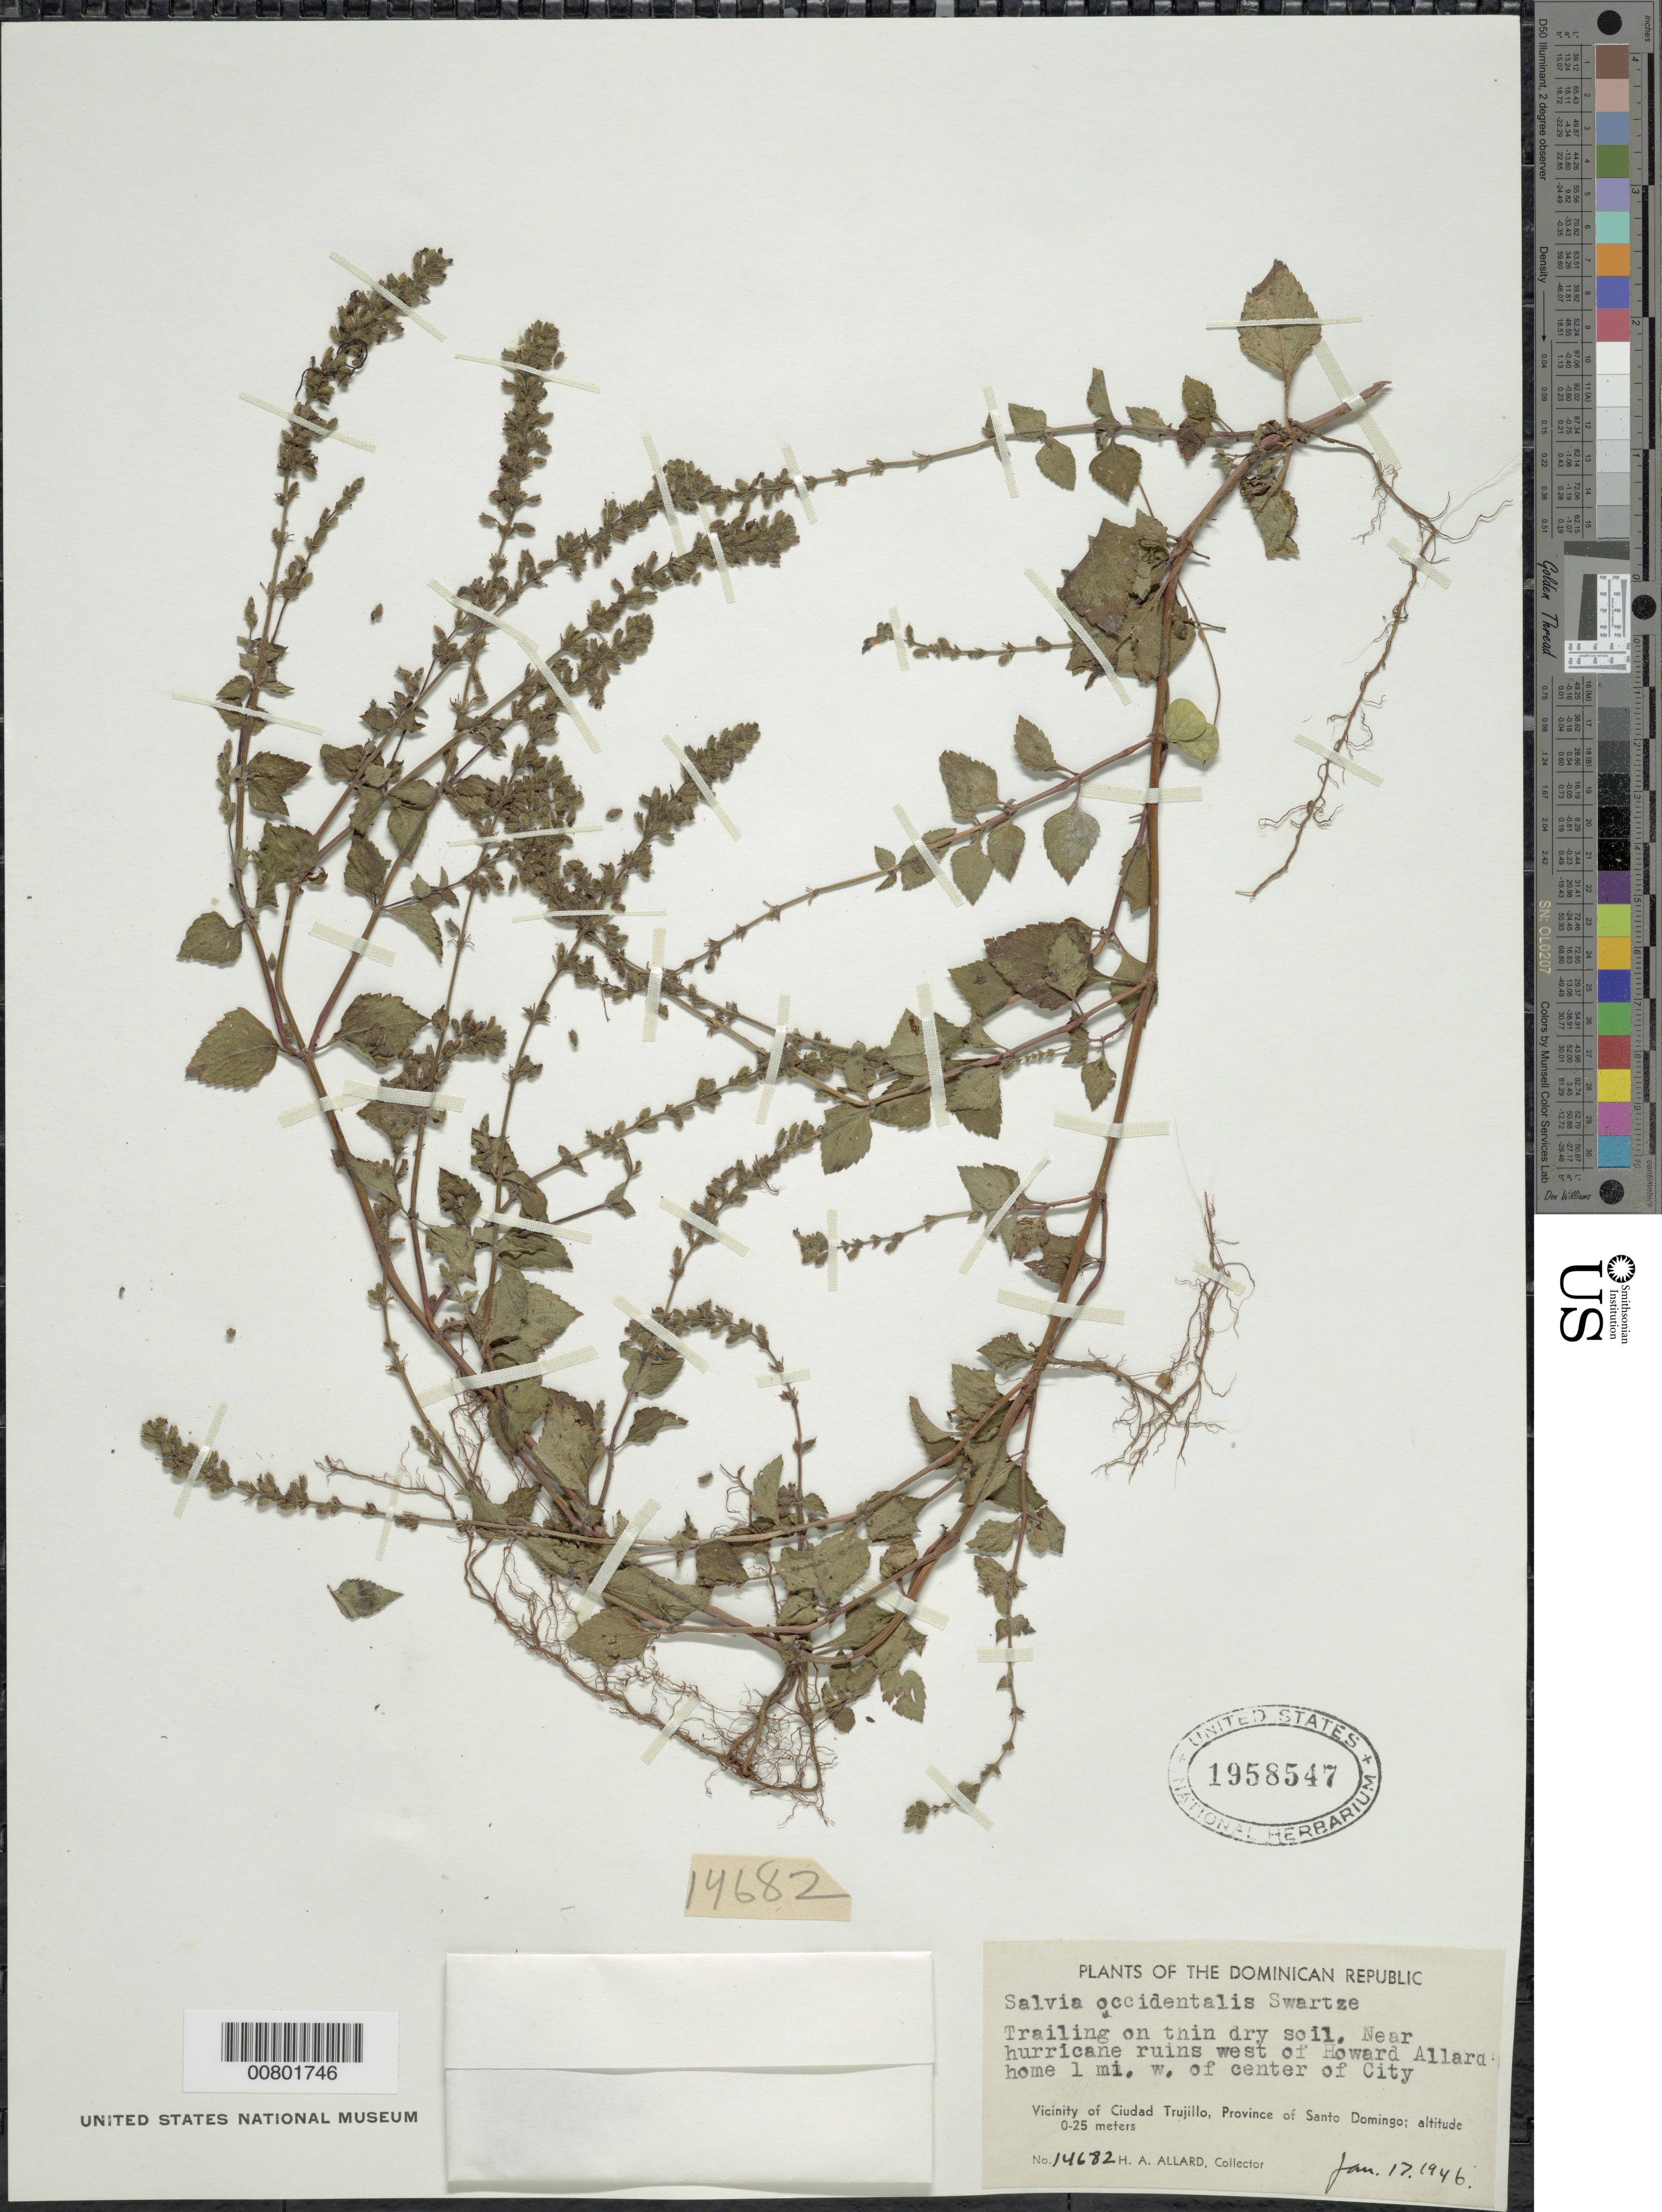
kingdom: Plantae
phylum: Tracheophyta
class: Magnoliopsida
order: Lamiales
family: Lamiaceae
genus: Salvia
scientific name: Salvia occidentalis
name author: Sw.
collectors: H. A. Allard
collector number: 14682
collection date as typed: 17 Jan 1946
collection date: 1946-01-17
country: Dominican Republic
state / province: Distrito Nacional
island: Hispaniola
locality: Vicinity of Santo Domingo, near hurricane ruins W of Howard Allard's home, 1 mi W of center of city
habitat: Thin, dry soil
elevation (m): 0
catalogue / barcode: US 1958547